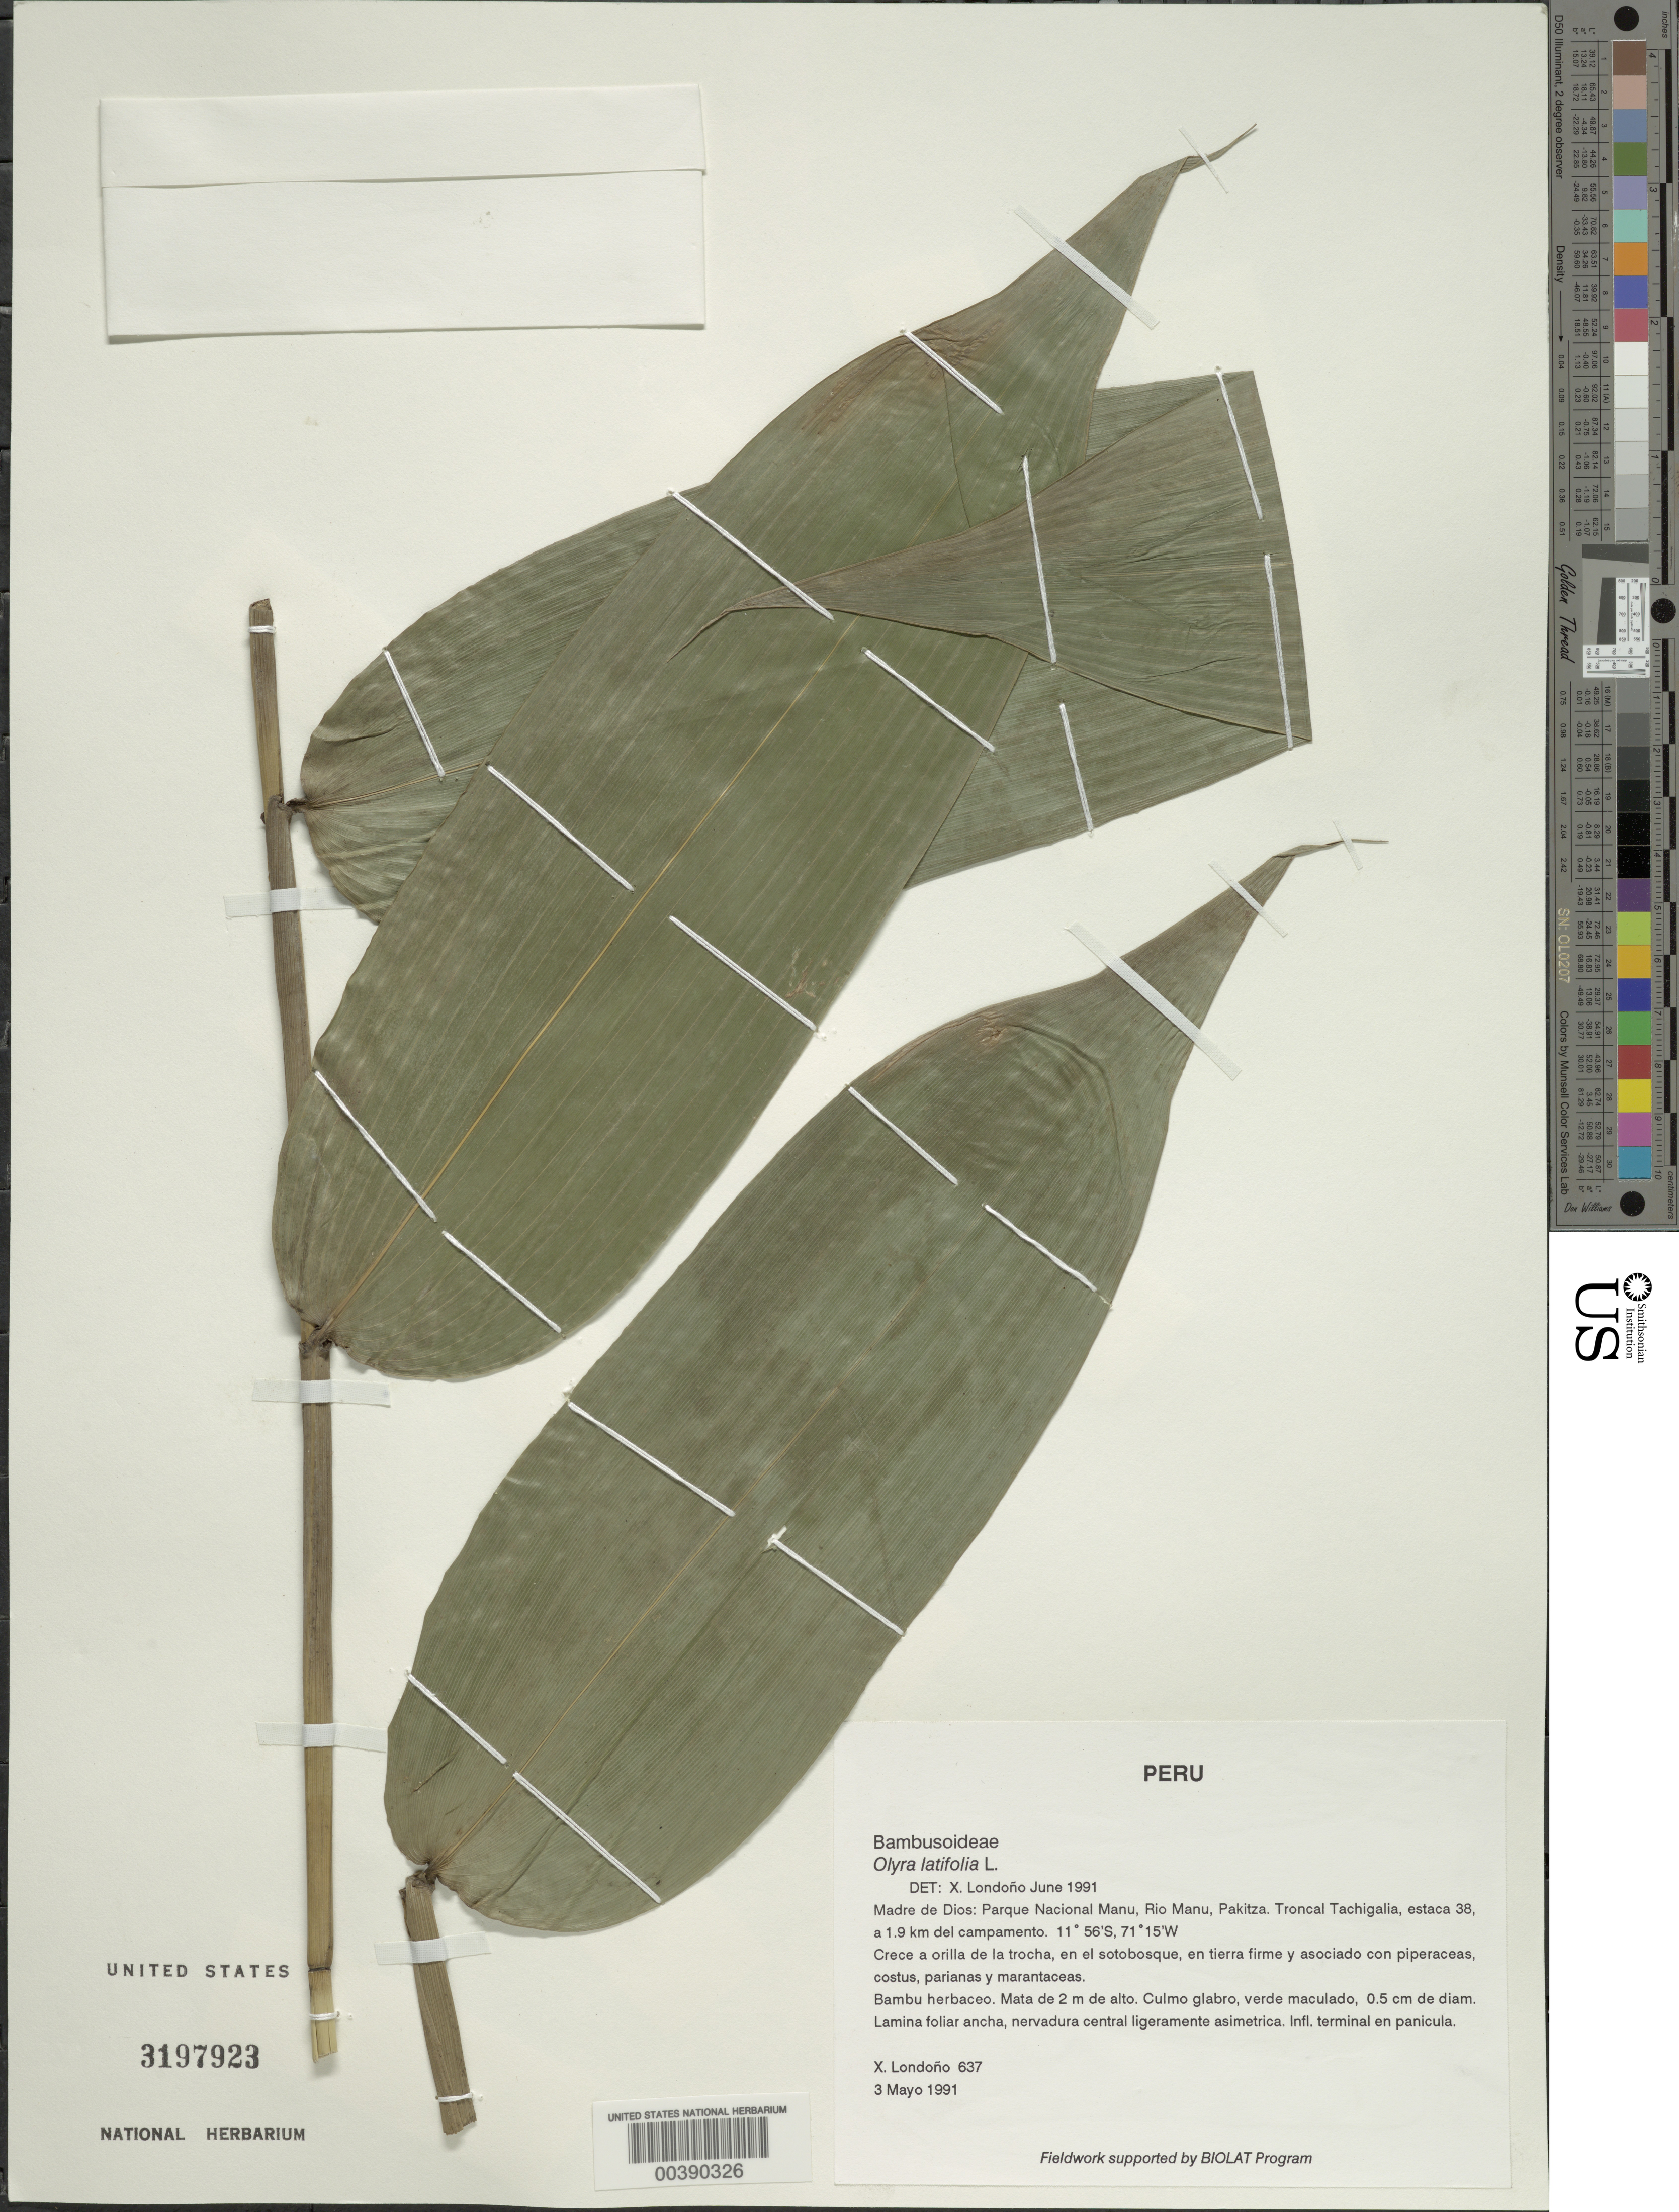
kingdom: Plantae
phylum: Tracheophyta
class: Liliopsida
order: Poales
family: Poaceae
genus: Olyra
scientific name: Olyra latifolia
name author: L.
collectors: X. Londoño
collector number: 637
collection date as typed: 03 May 1991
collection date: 1991-05-03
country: Peru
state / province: Madre de Dios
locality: Parque nacional manu, rio manu, pakitza; troncal tachigalia, estaca 38, a 1.9 km del campamento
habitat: Orilla de la trocha, en el sotobosque, en tierra firme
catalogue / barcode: US 3197923